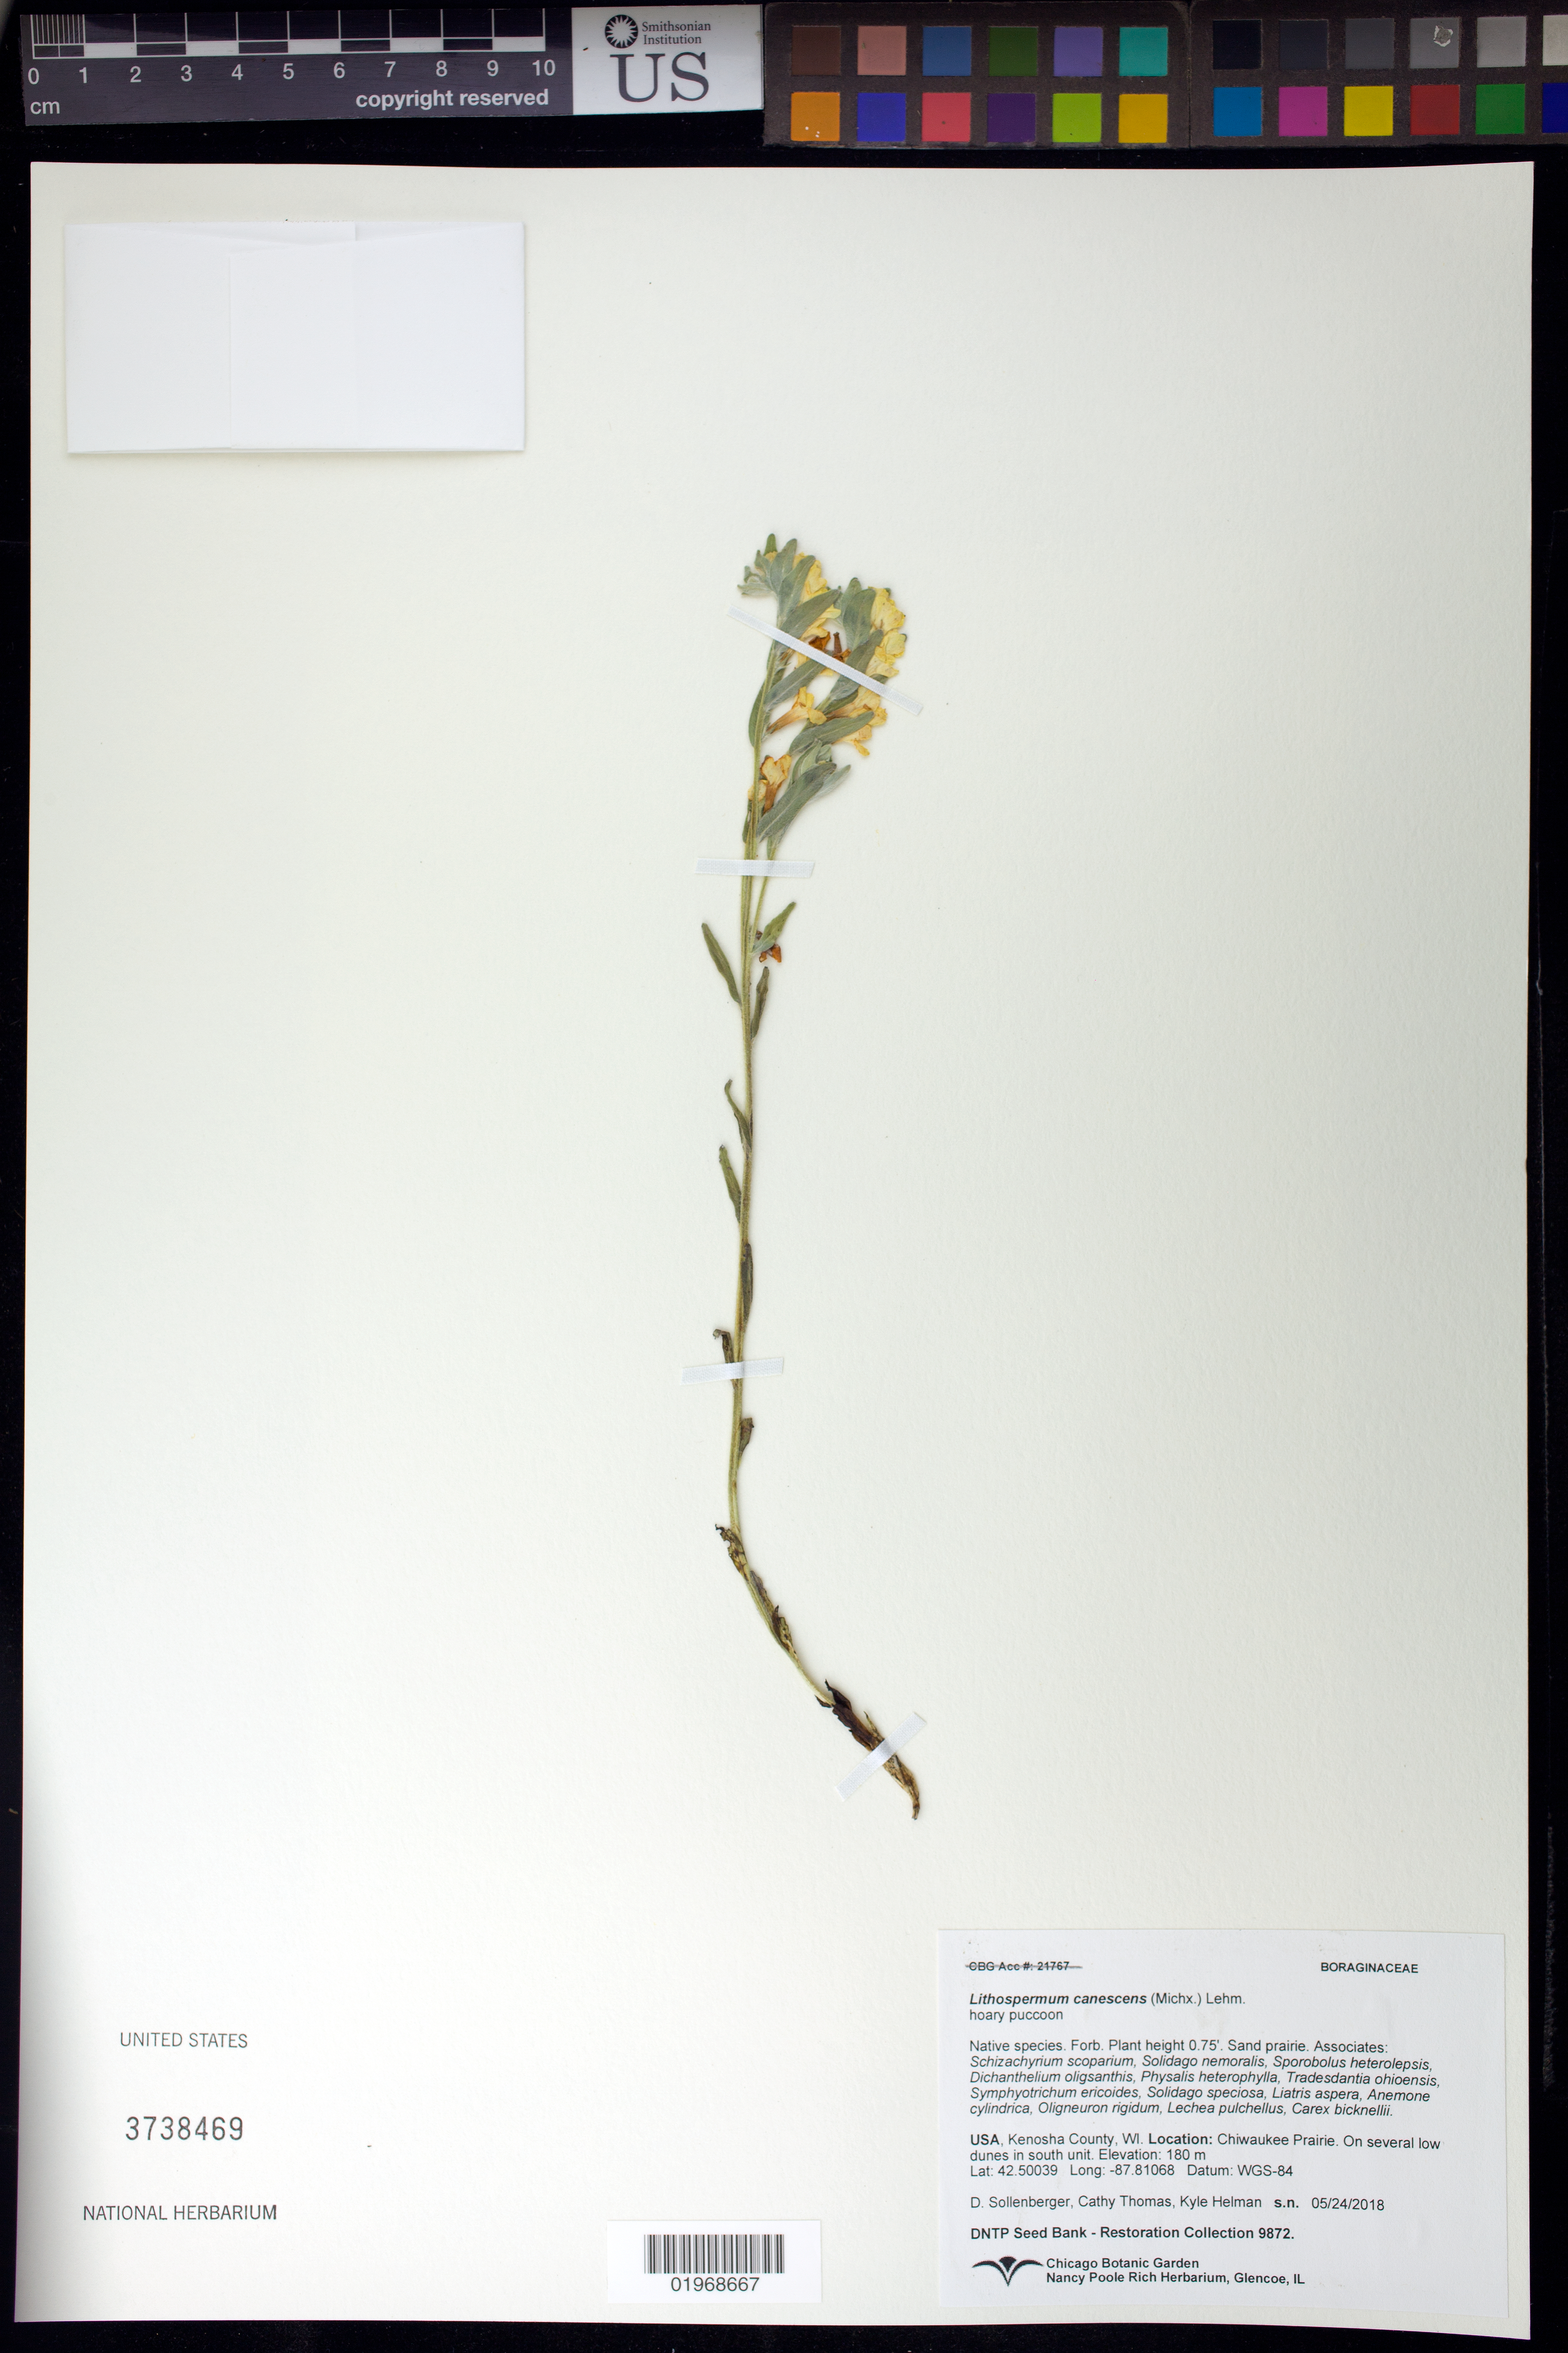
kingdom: Plantae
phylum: Tracheophyta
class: Magnoliopsida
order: Boraginales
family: Boraginaceae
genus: Lithospermum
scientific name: Lithospermum canescens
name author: (Michx.) Lehm.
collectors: D. Sollenberger, C. Thomas & K. Helman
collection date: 2018-05-24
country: United States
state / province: Wisconsin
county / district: Kenosha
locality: Chiwaukee Prairie, low dunes in south unit.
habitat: Sand prairie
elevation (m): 180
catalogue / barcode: US 3738469